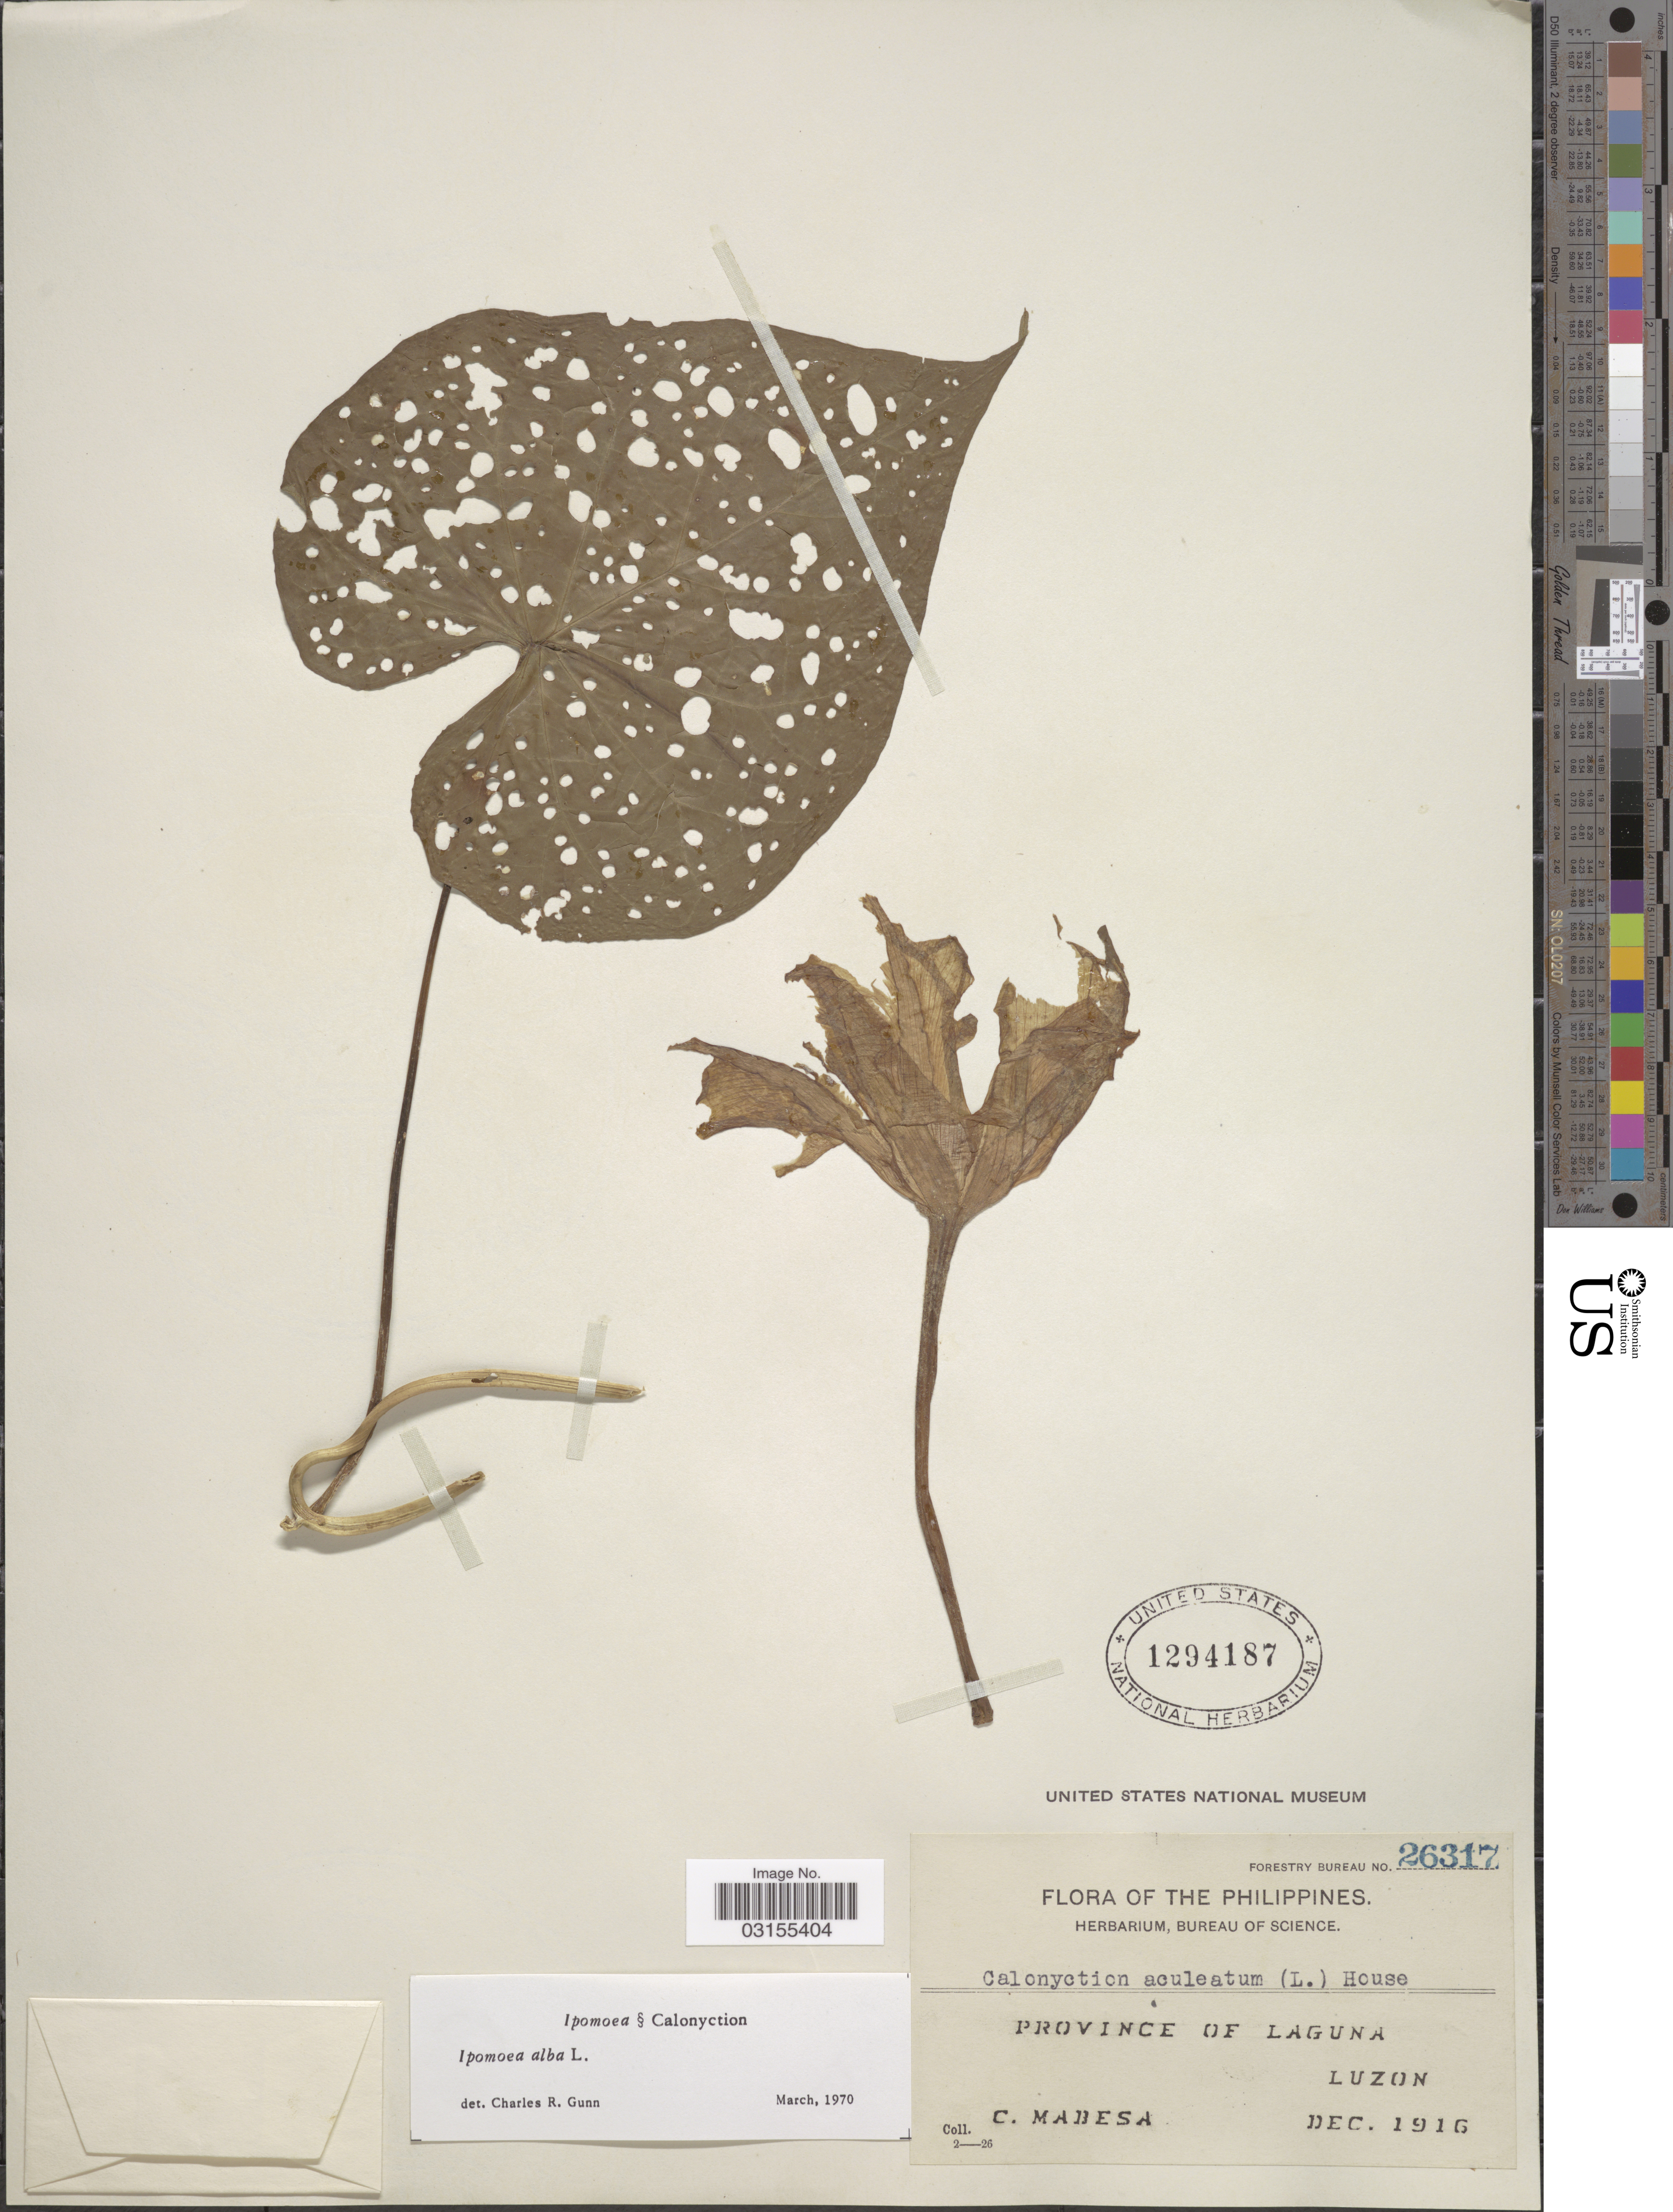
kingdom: Plantae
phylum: Tracheophyta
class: Magnoliopsida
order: Solanales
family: Convolvulaceae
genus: Ipomoea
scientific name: Ipomoea alba L.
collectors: C. Mabesa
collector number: Forestry Bureau 26317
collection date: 1916-12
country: Philippines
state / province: Calabarzon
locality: Province of Laguna, Luzon.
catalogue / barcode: US 1294187